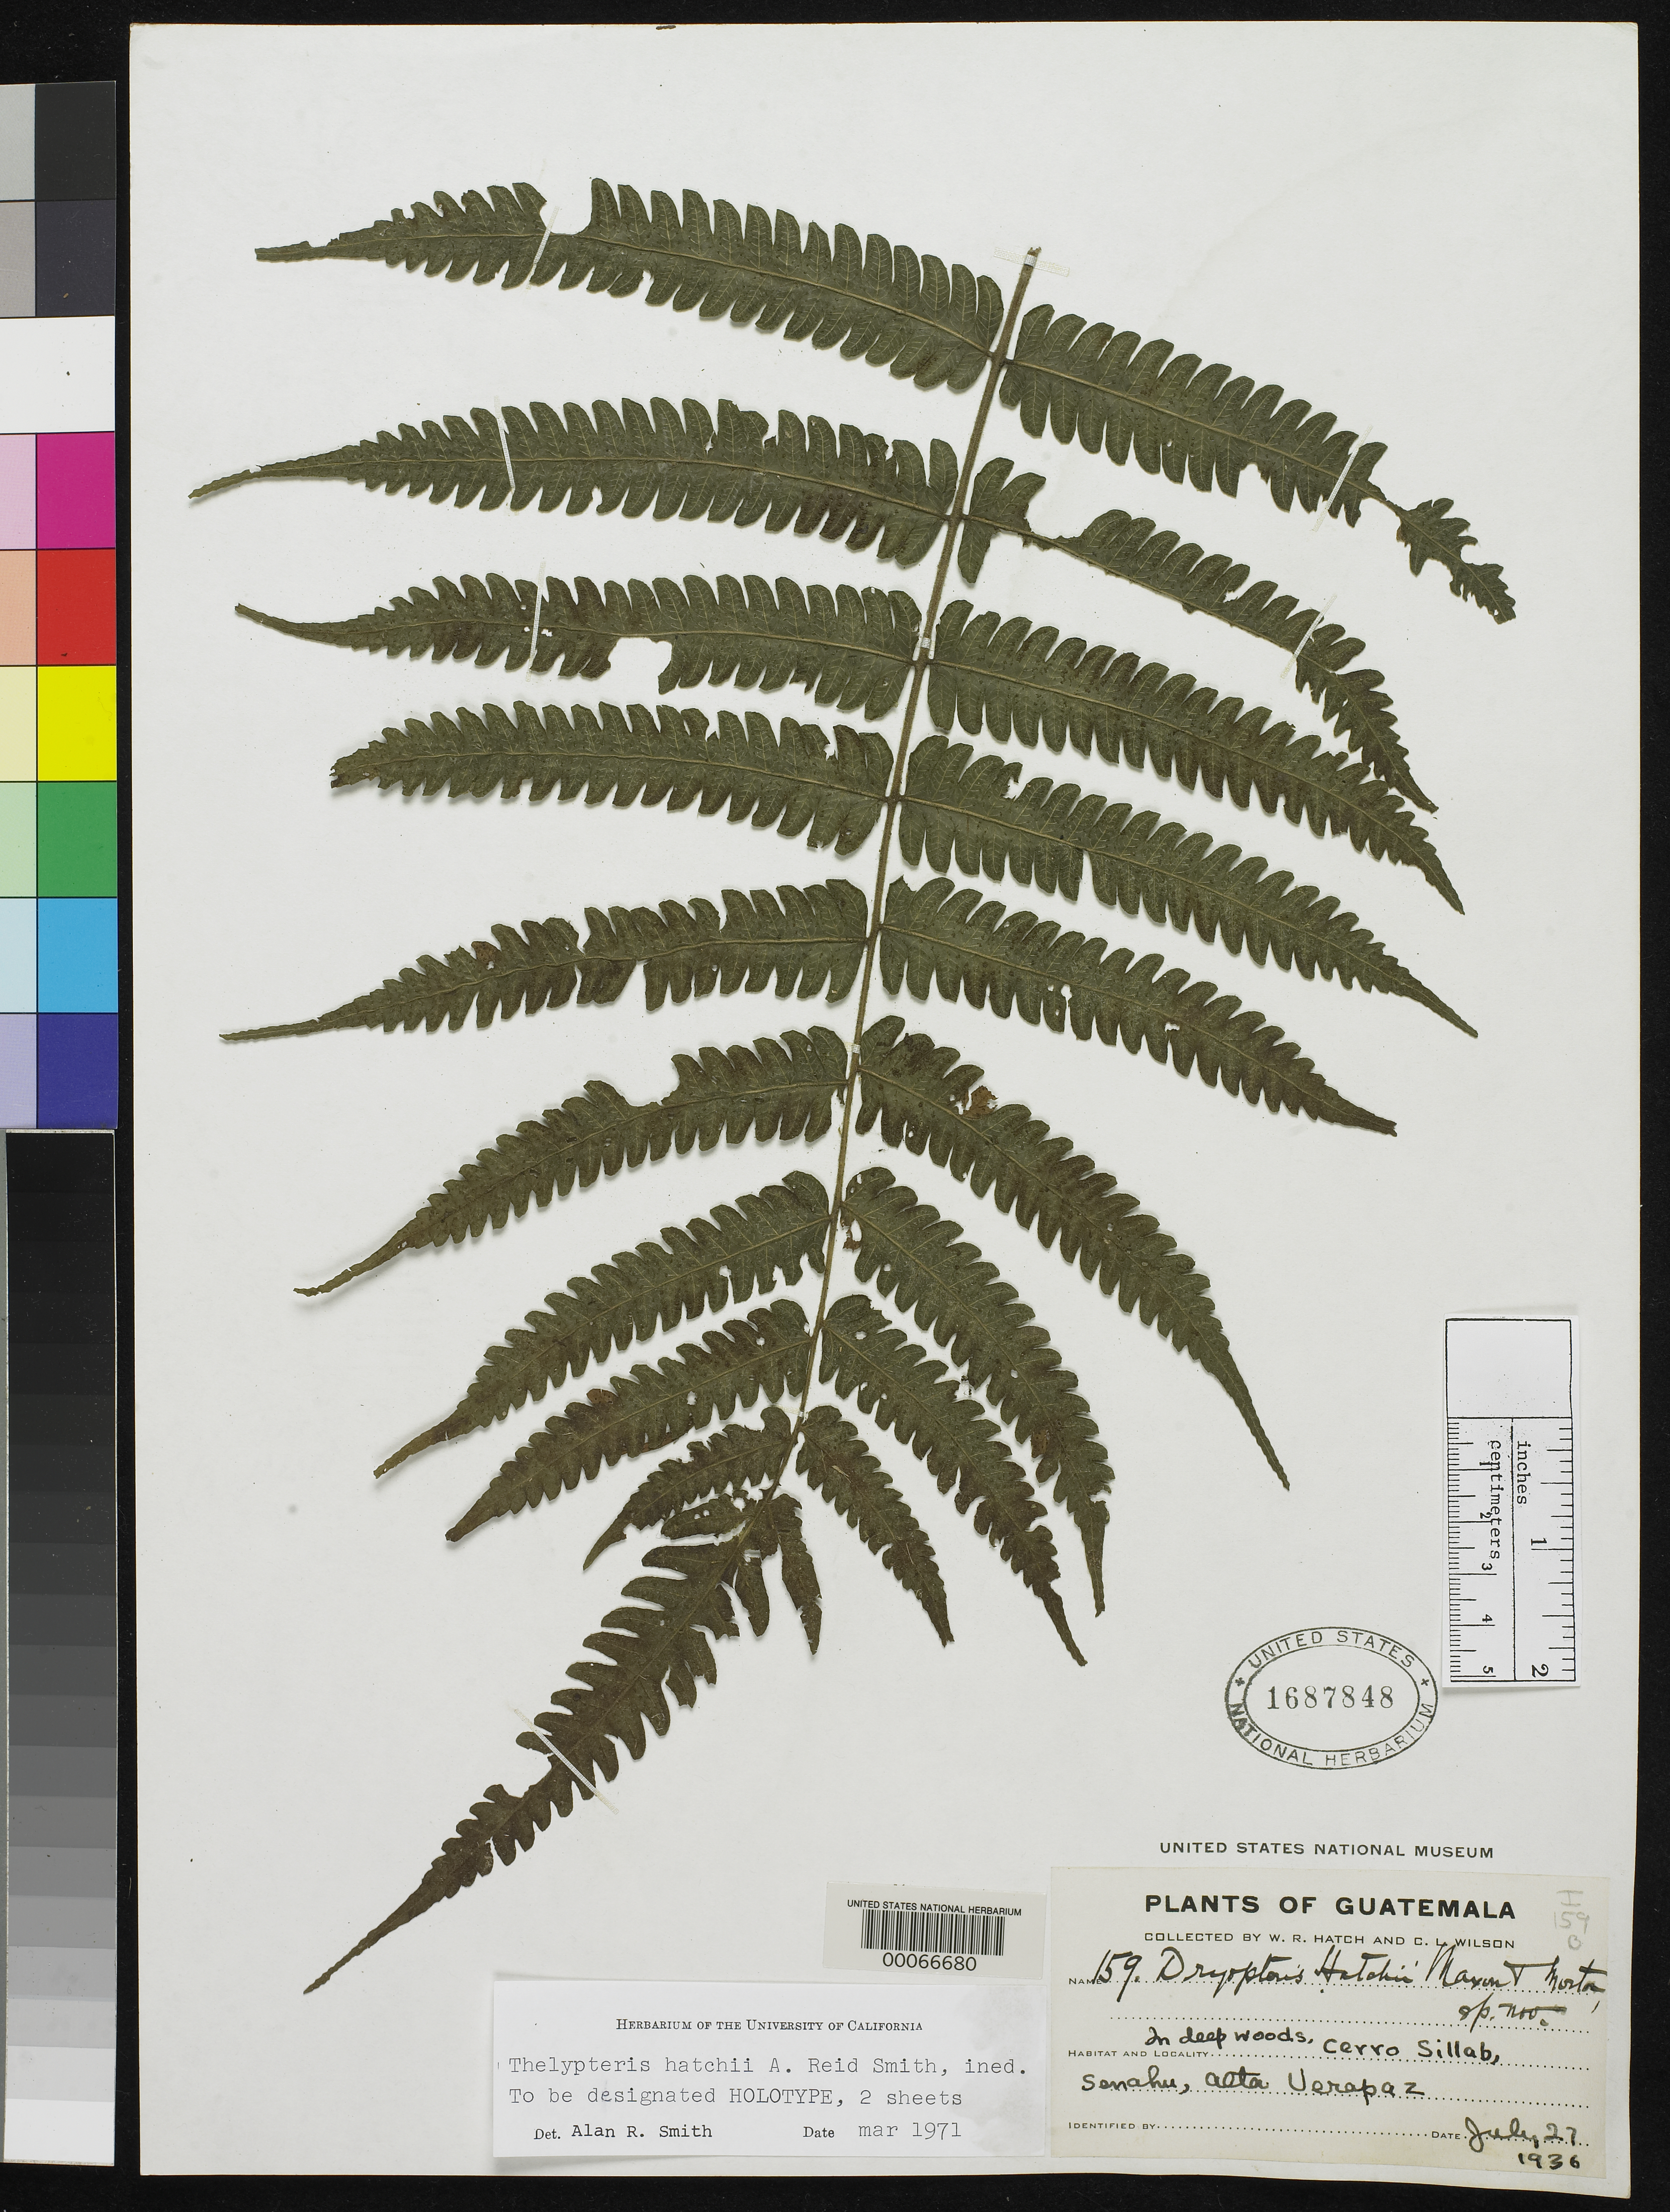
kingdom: Plantae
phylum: Tracheophyta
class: Polypodiopsida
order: Polypodiales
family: Thelypteridaceae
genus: Thelypteris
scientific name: Thelypteris hatchii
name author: A.R. Sm.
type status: Holotype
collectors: W. Hatch & C. L. Wilson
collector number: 159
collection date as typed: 27 Jul 1936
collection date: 1936-07-27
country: Guatemala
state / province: Alta Verapaz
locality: Cerro Sillab, Senahu.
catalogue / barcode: US 1687848